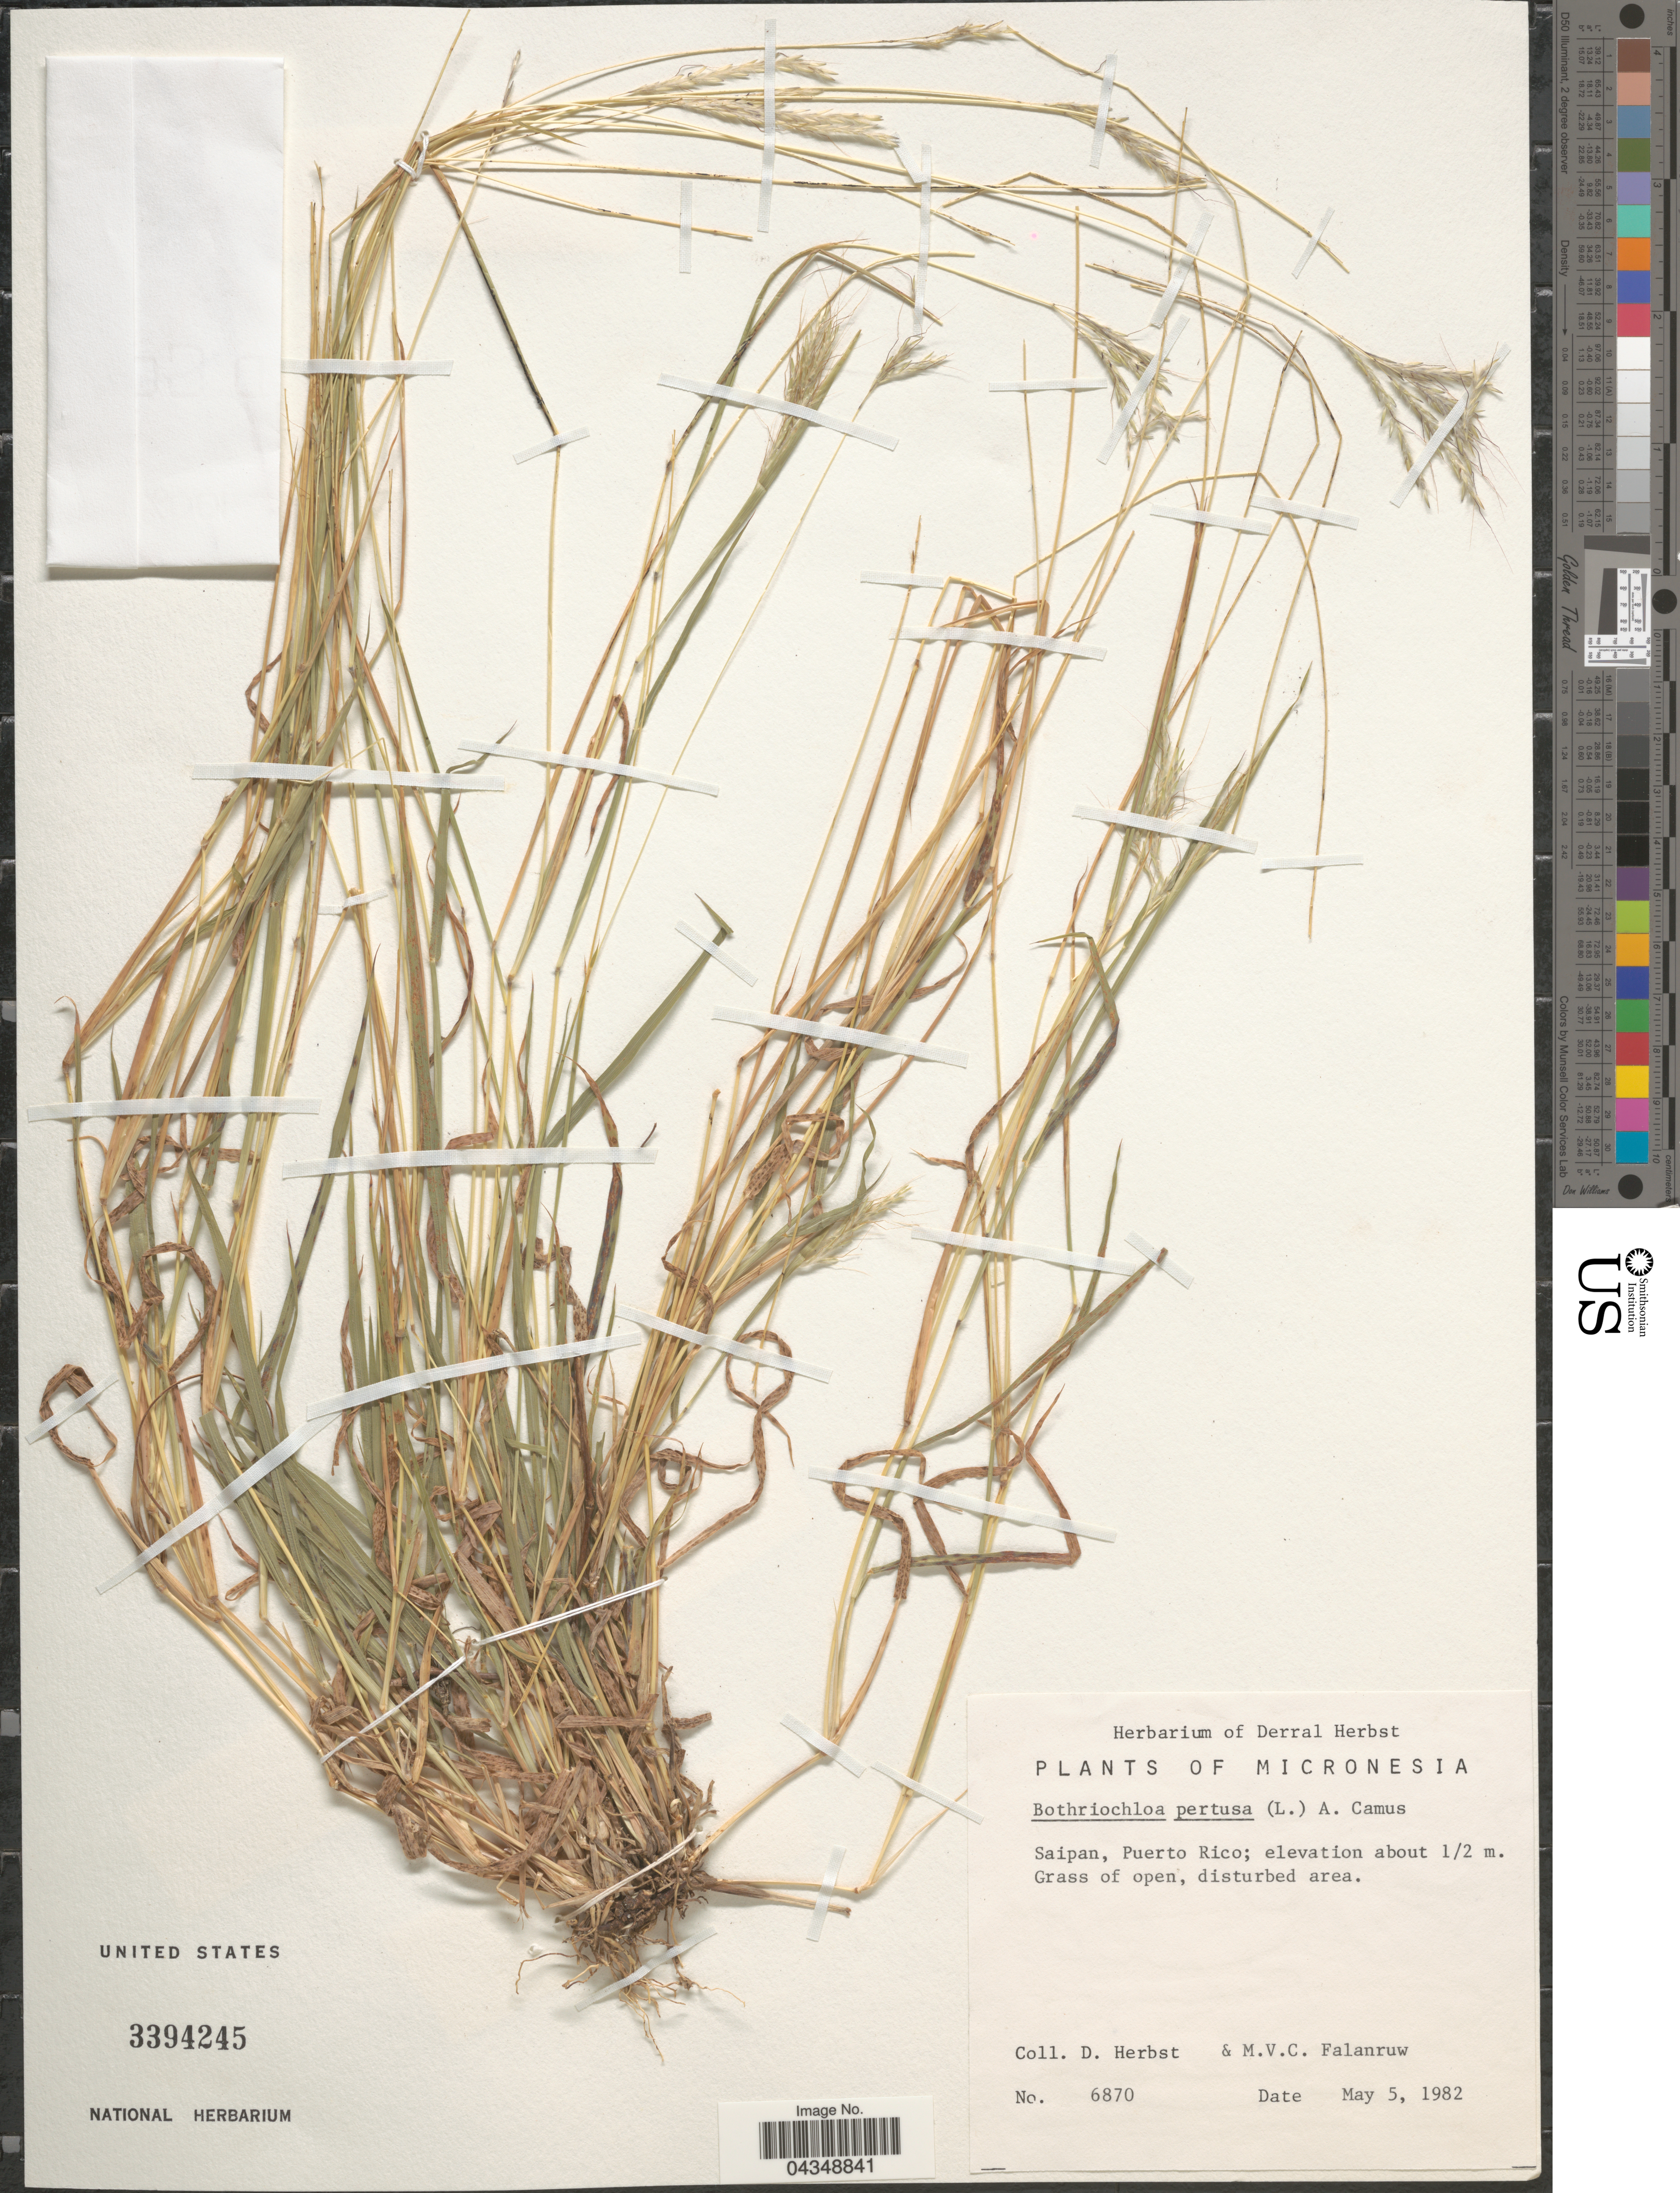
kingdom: Plantae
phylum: Tracheophyta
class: Liliopsida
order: Poales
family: Poaceae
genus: Bothriochloa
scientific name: Bothriochloa pertusa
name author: (L.) A. Camus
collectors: D. Herbst & M. V. Falanruw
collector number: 6870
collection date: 1982-05-05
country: Northern Mariana Islands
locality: Micronesia. Saipan, Puerto Rico.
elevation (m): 0.5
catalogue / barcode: US 3394245